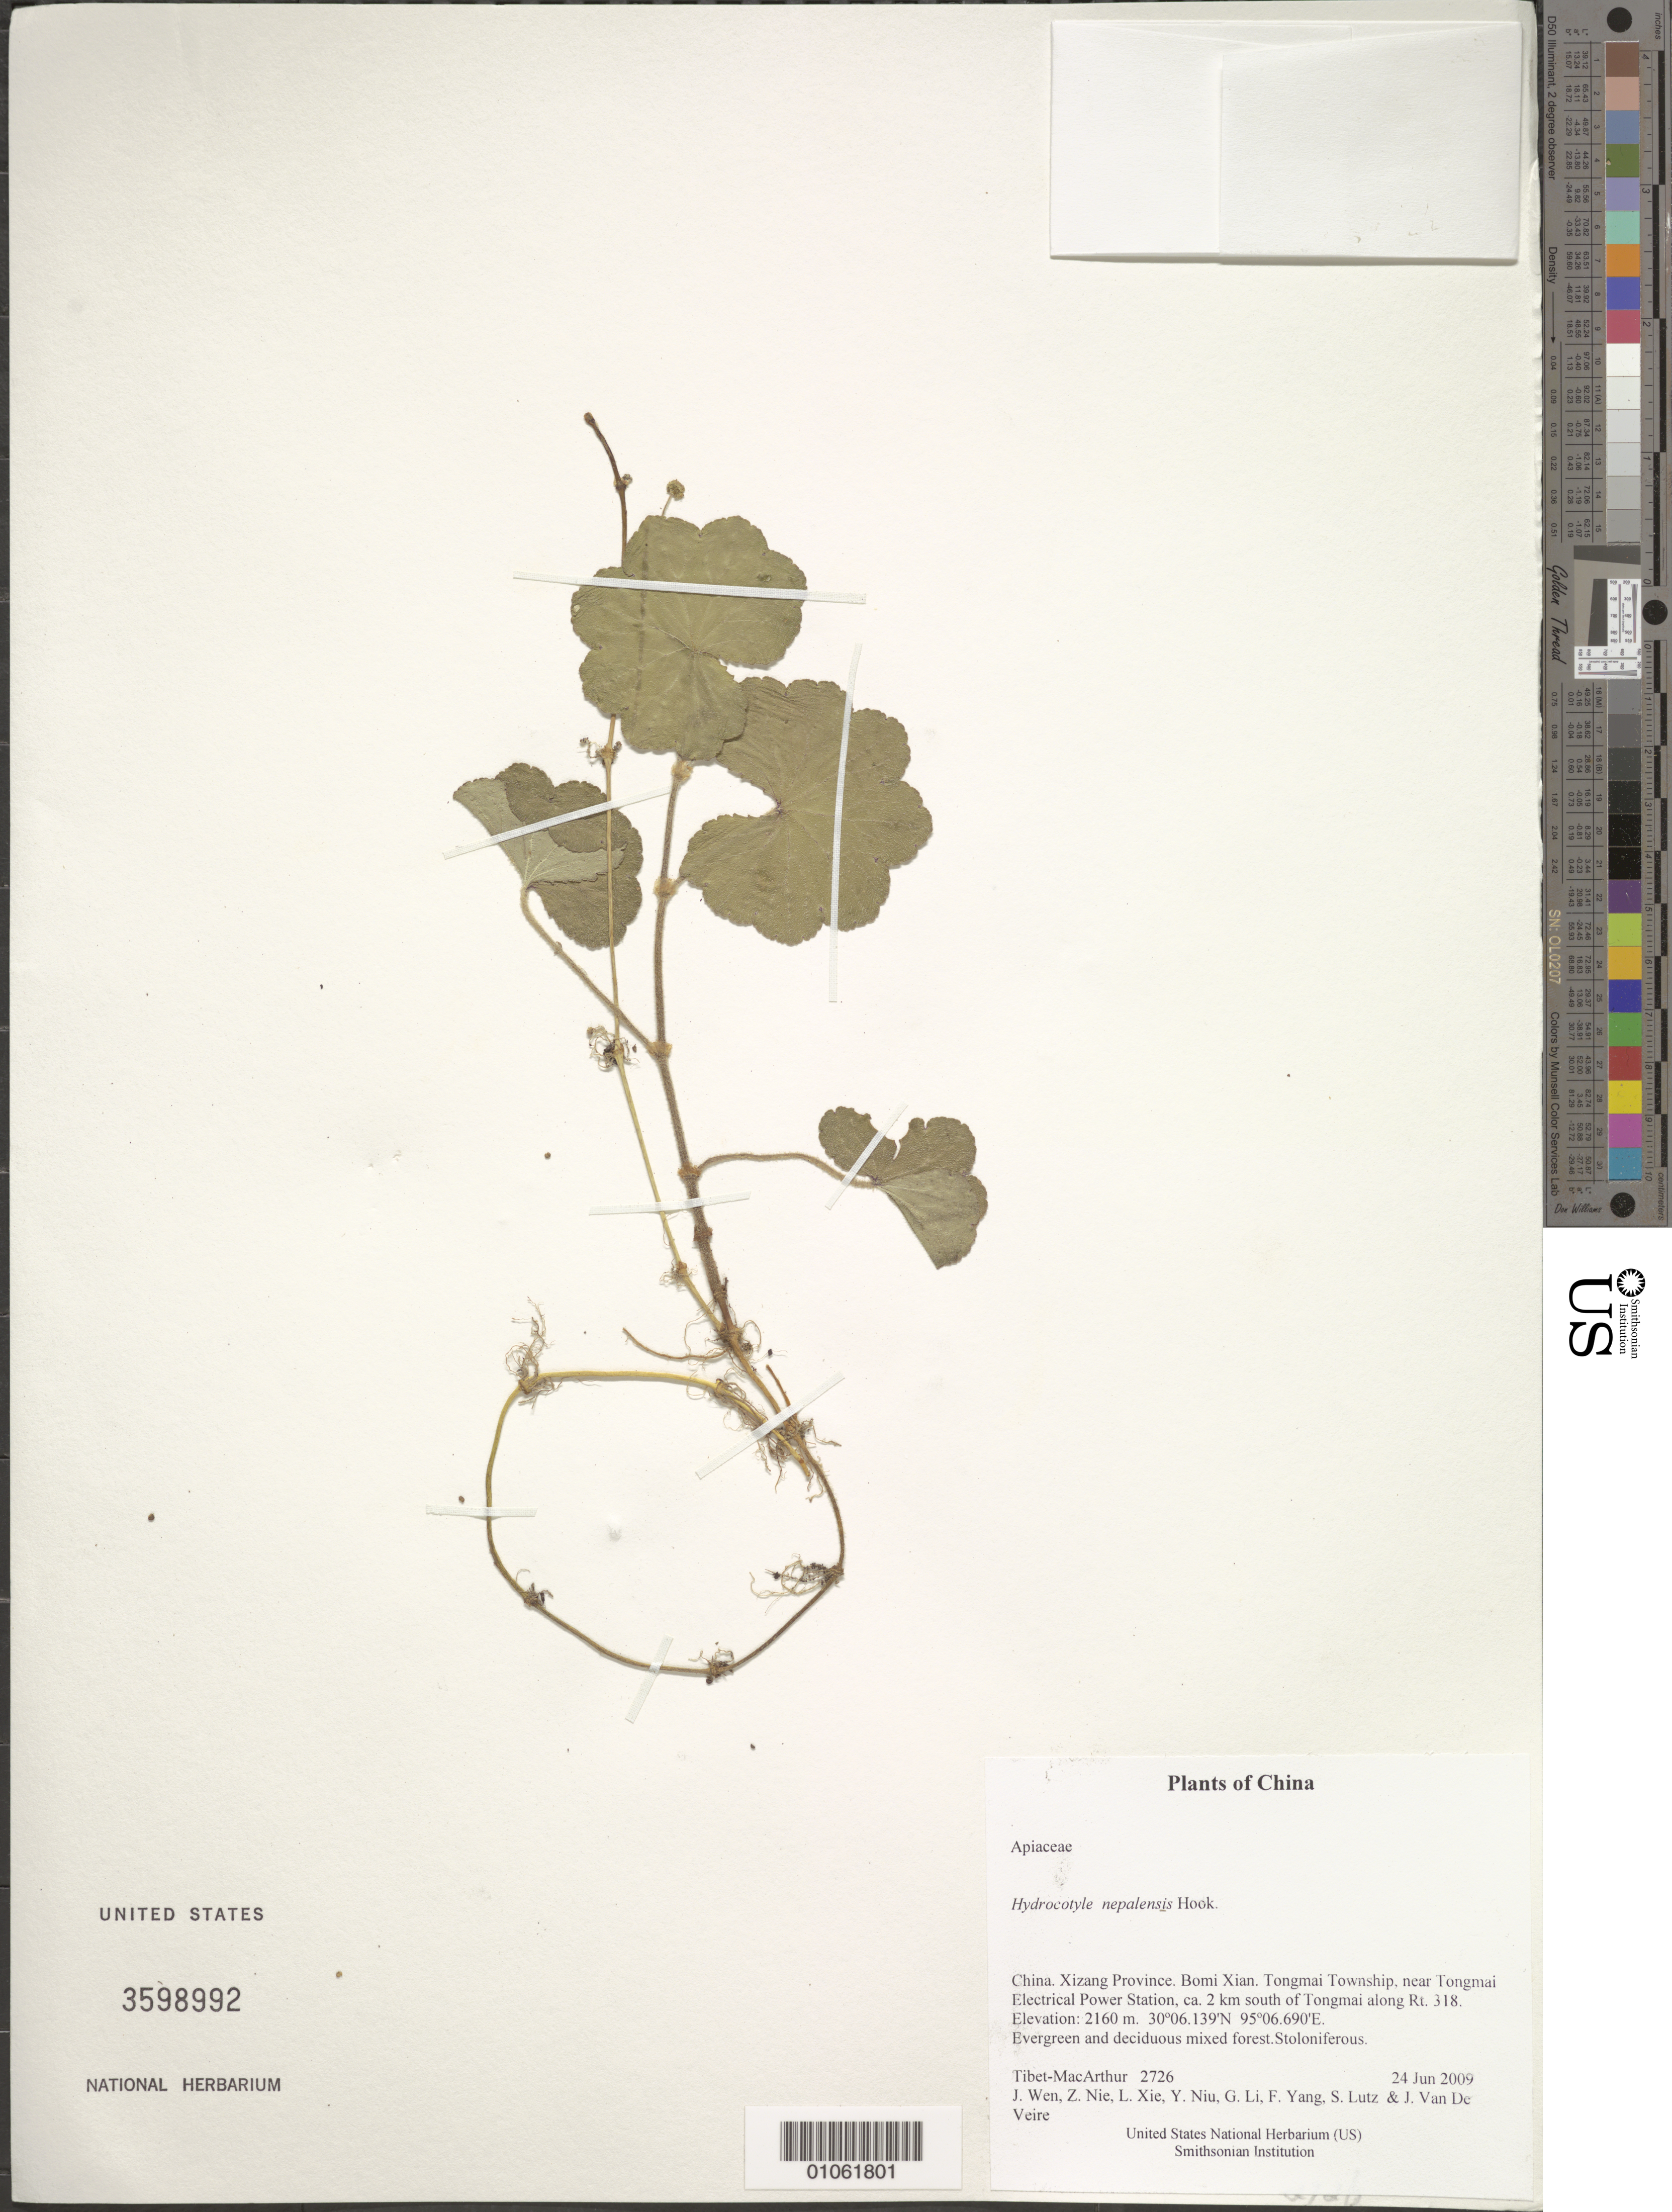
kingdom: Plantae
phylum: Tracheophyta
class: Magnoliopsida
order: Apiales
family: Araliaceae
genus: Hydrocotyle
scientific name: Hydrocotyle nepalensis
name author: Hook.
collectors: Tibet-MacArthur, J. Wen, Z. Nie, L. Xie, Y. Niu, G. Li, F. Yang, S. Lutz & J. Van De Veire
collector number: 2726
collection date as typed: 24 Jun 2009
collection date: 2009-06-24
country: China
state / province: Xizang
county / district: Bomi Xian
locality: Tongmai Township, near Tongmai Electrical Power Station, ca. 2 km south of Tongmai along Rt. 318.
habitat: Evergreen and deciduous mixed forest.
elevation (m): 2160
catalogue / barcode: US 3598992